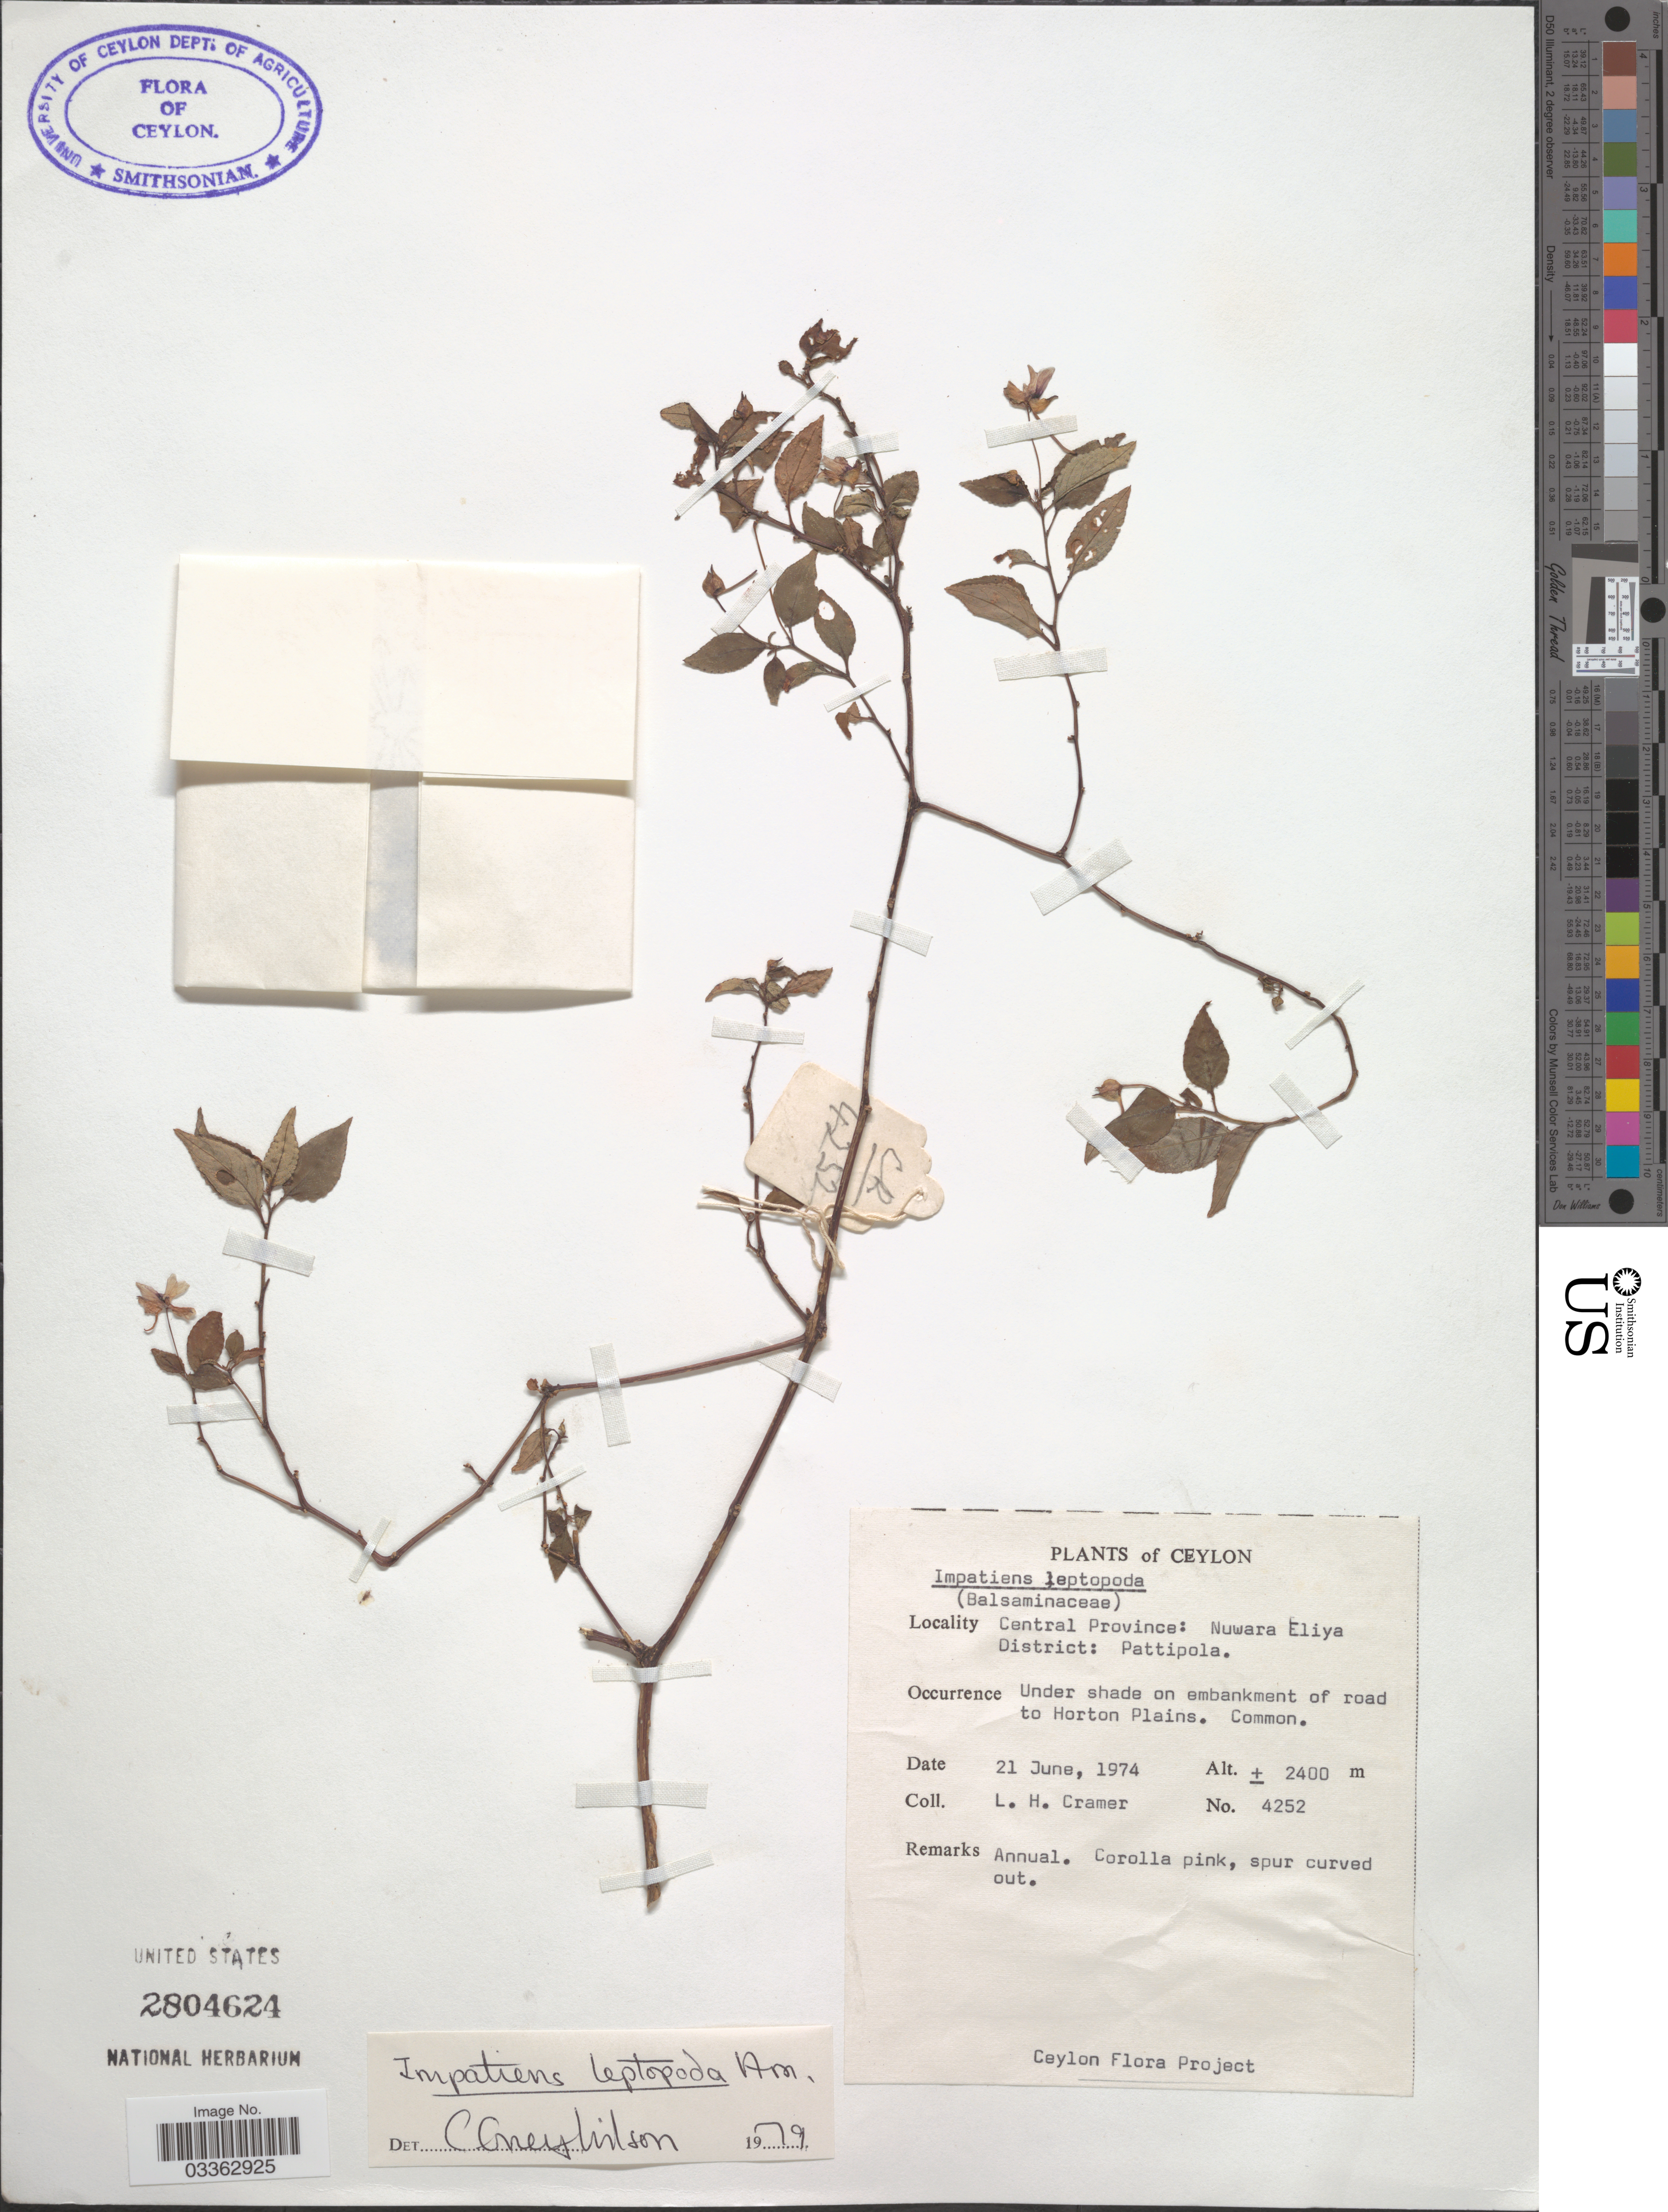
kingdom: Plantae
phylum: Tracheophyta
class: Magnoliopsida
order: Ericales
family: Balsaminaceae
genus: Impatiens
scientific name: Impatiens leptopoda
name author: Arn.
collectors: L. H. Cramer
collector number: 4252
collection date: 1974-06-21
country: Sri Lanka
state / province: Central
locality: Ceylon. Nuwara Eliya District: Pattipola. Under shade on embankment of road to Horton Plains.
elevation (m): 2400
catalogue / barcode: US 2804624